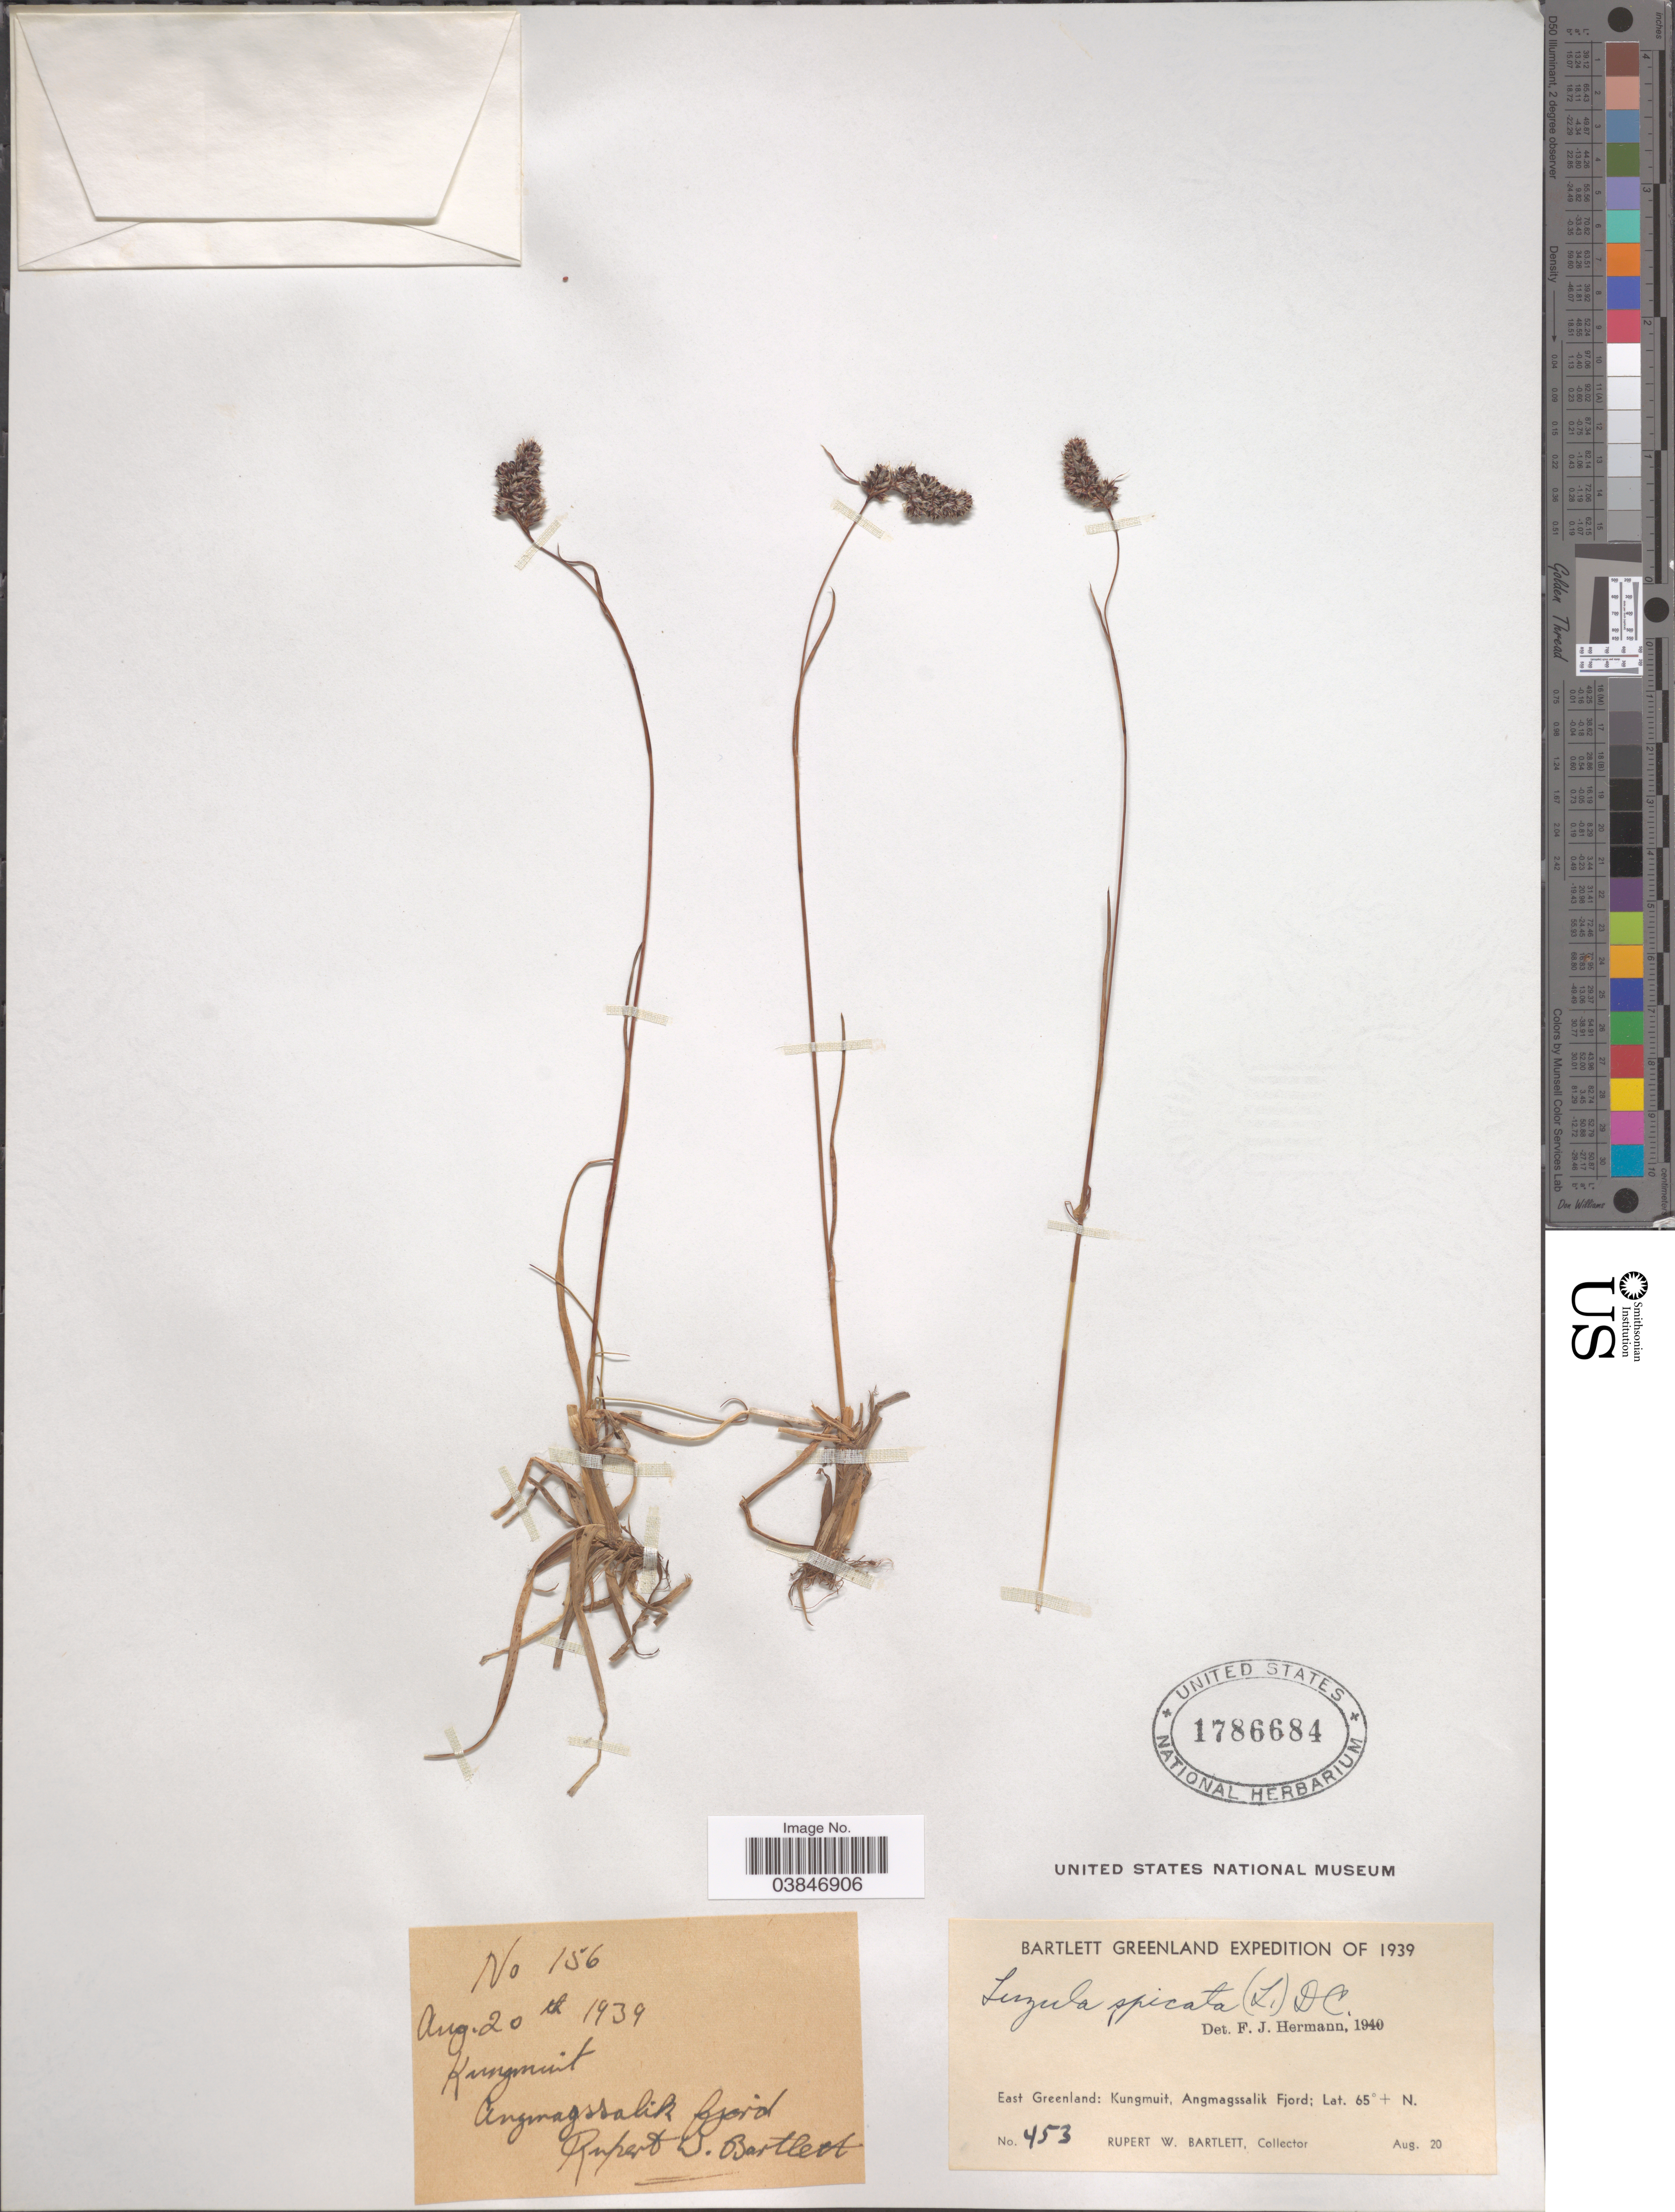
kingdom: Plantae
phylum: Tracheophyta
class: Liliopsida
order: Poales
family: Juncaceae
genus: Luzula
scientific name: Luzula spicata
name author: (L.) DC.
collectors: R. W. Bartlett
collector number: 156/453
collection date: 1939-08-20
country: Greenland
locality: East Greenland: Kungmuit, Angmagssalik Fjord.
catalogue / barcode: US 1786684